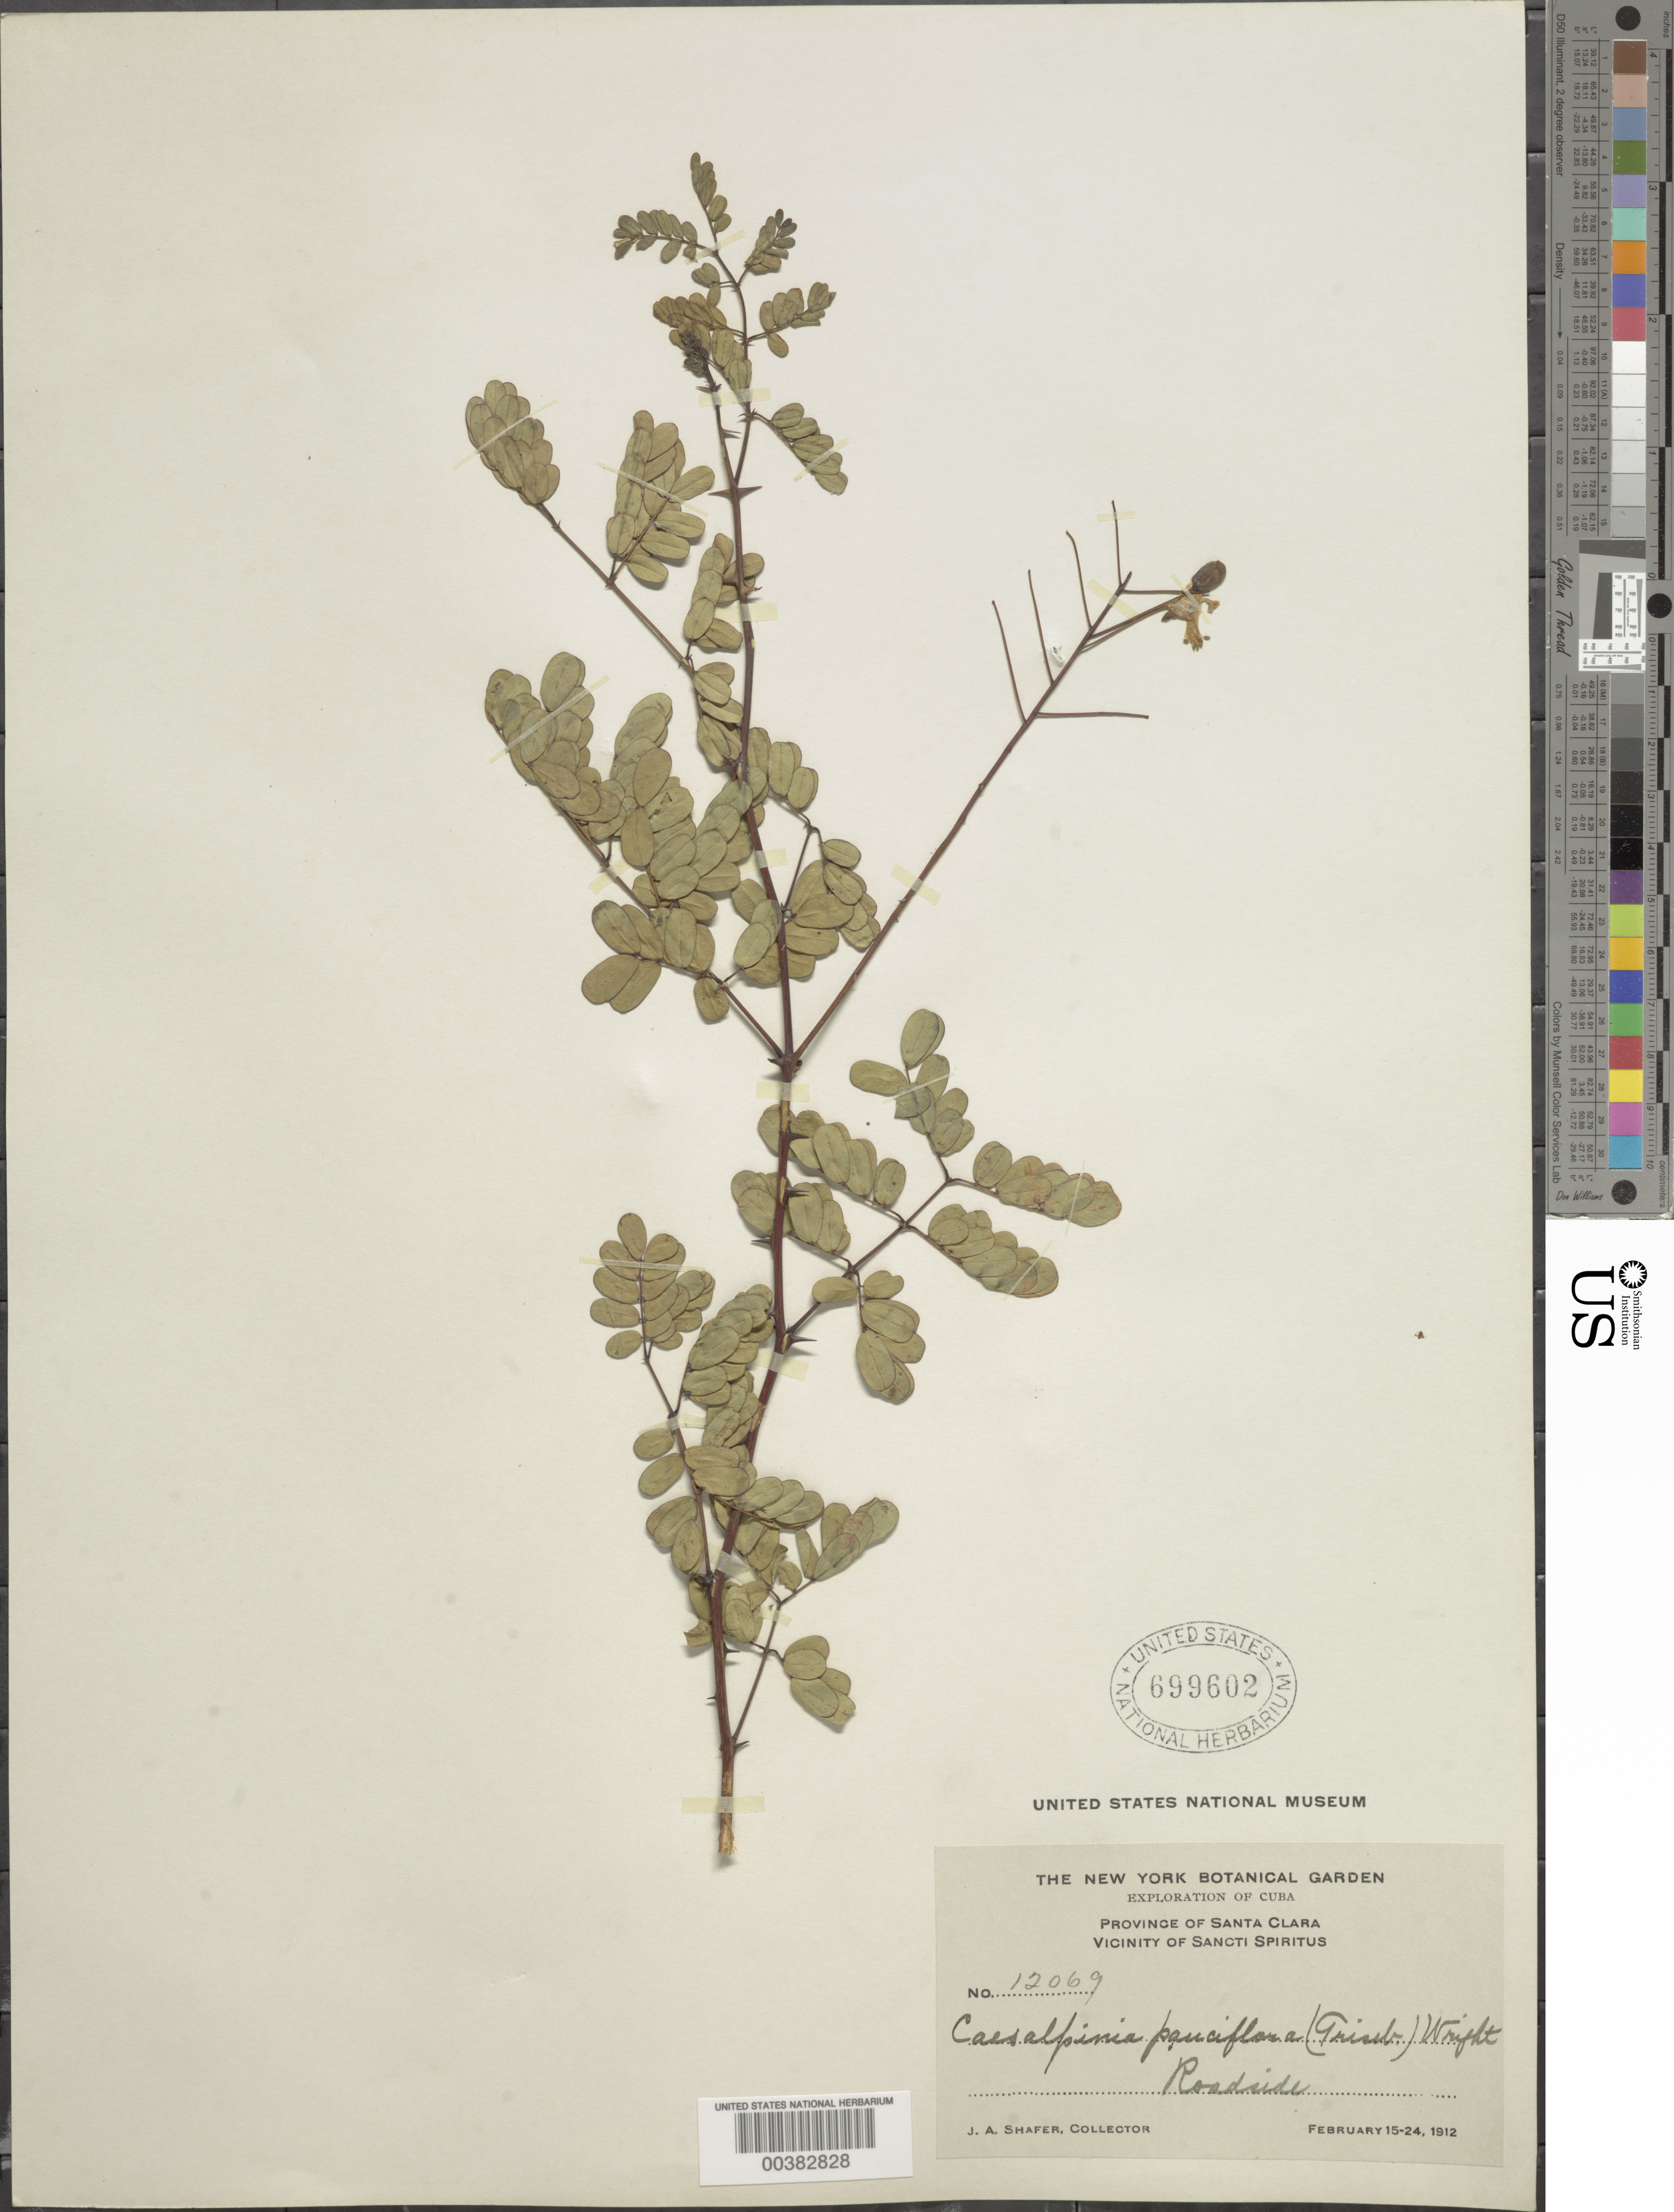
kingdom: Plantae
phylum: Tracheophyta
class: Magnoliopsida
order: Fabales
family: Fabaceae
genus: Denisophytum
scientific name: Denisophytum pauciflorum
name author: (Griseb.) Gagnon & G.P. Lewis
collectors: J. A. Shafer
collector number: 12069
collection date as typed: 15 Feb 1912 to 24 Feb 1912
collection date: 1912-02-15/1912-02-24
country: Cuba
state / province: Las Villas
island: Greater Antilles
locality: Vicinity of sancti spiritus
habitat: Roadside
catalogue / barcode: US 699602